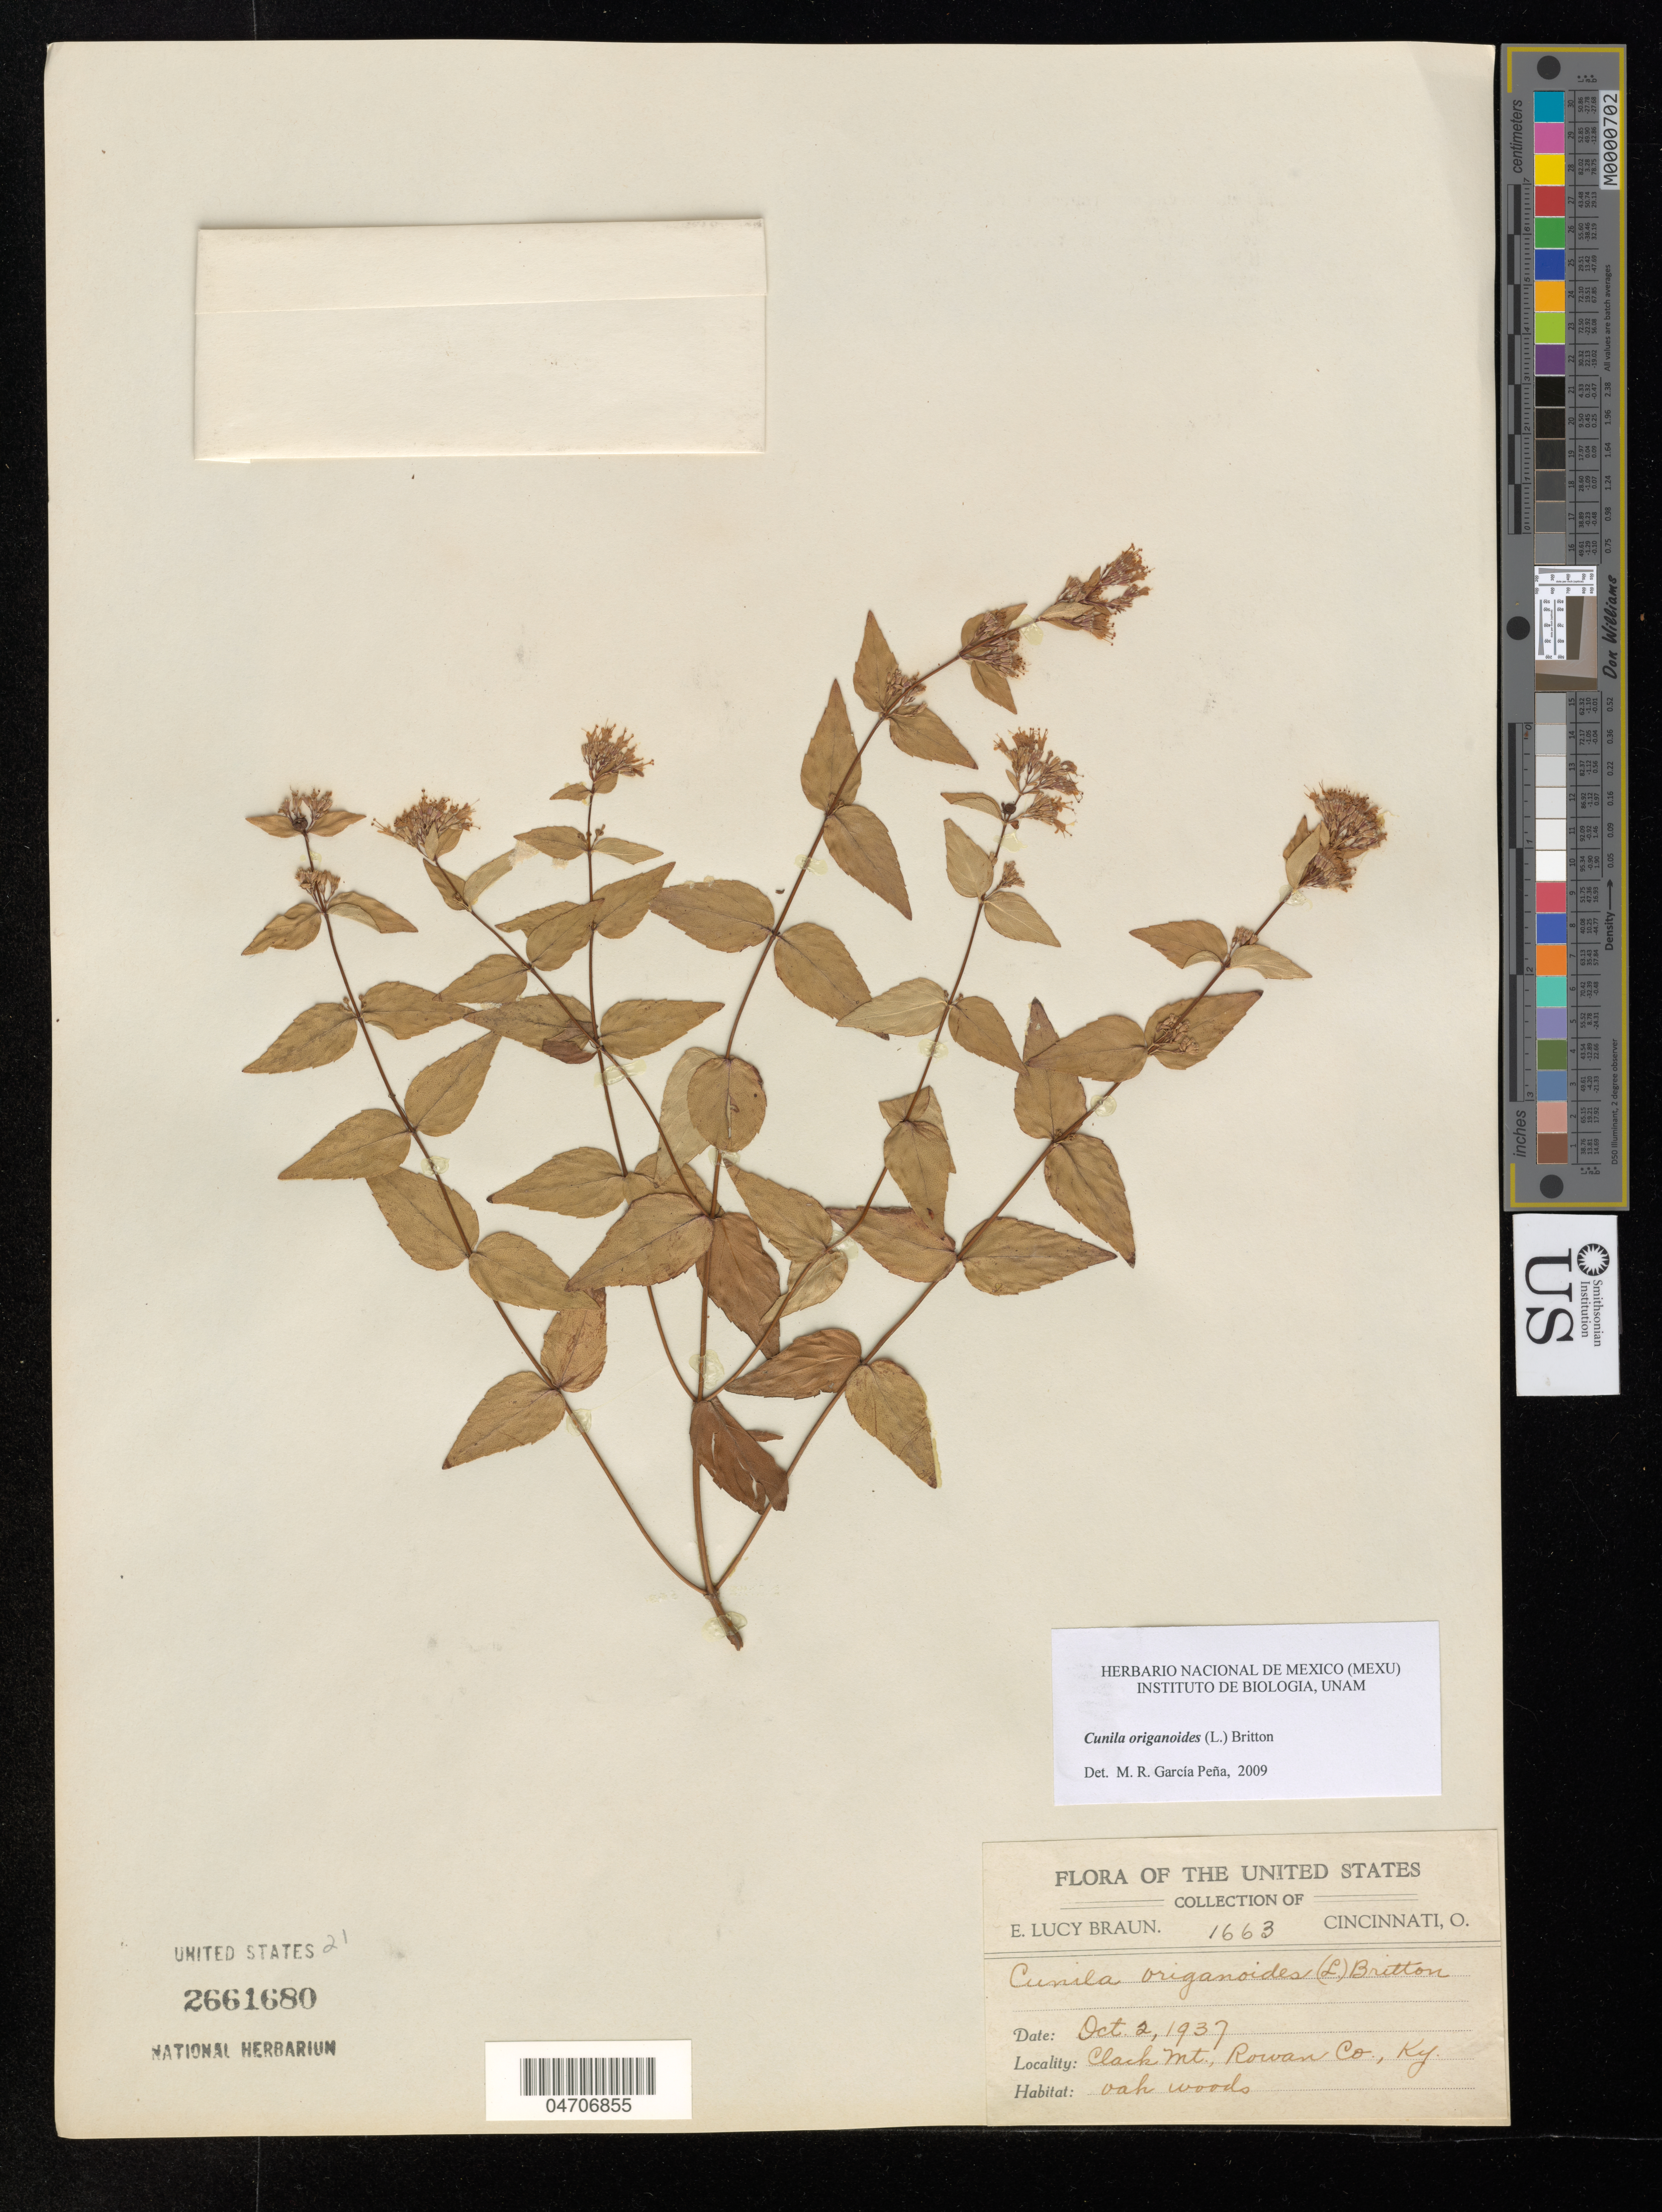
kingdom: Plantae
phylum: Tracheophyta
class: Magnoliopsida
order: Lamiales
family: Lamiaceae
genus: Cunila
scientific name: Cunila origanoides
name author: (L.) Britton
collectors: E. L. Braun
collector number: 1663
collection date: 1937-10-02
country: United States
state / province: Kentucky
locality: Clack Mt., Rowan Co.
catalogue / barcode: US 2661680